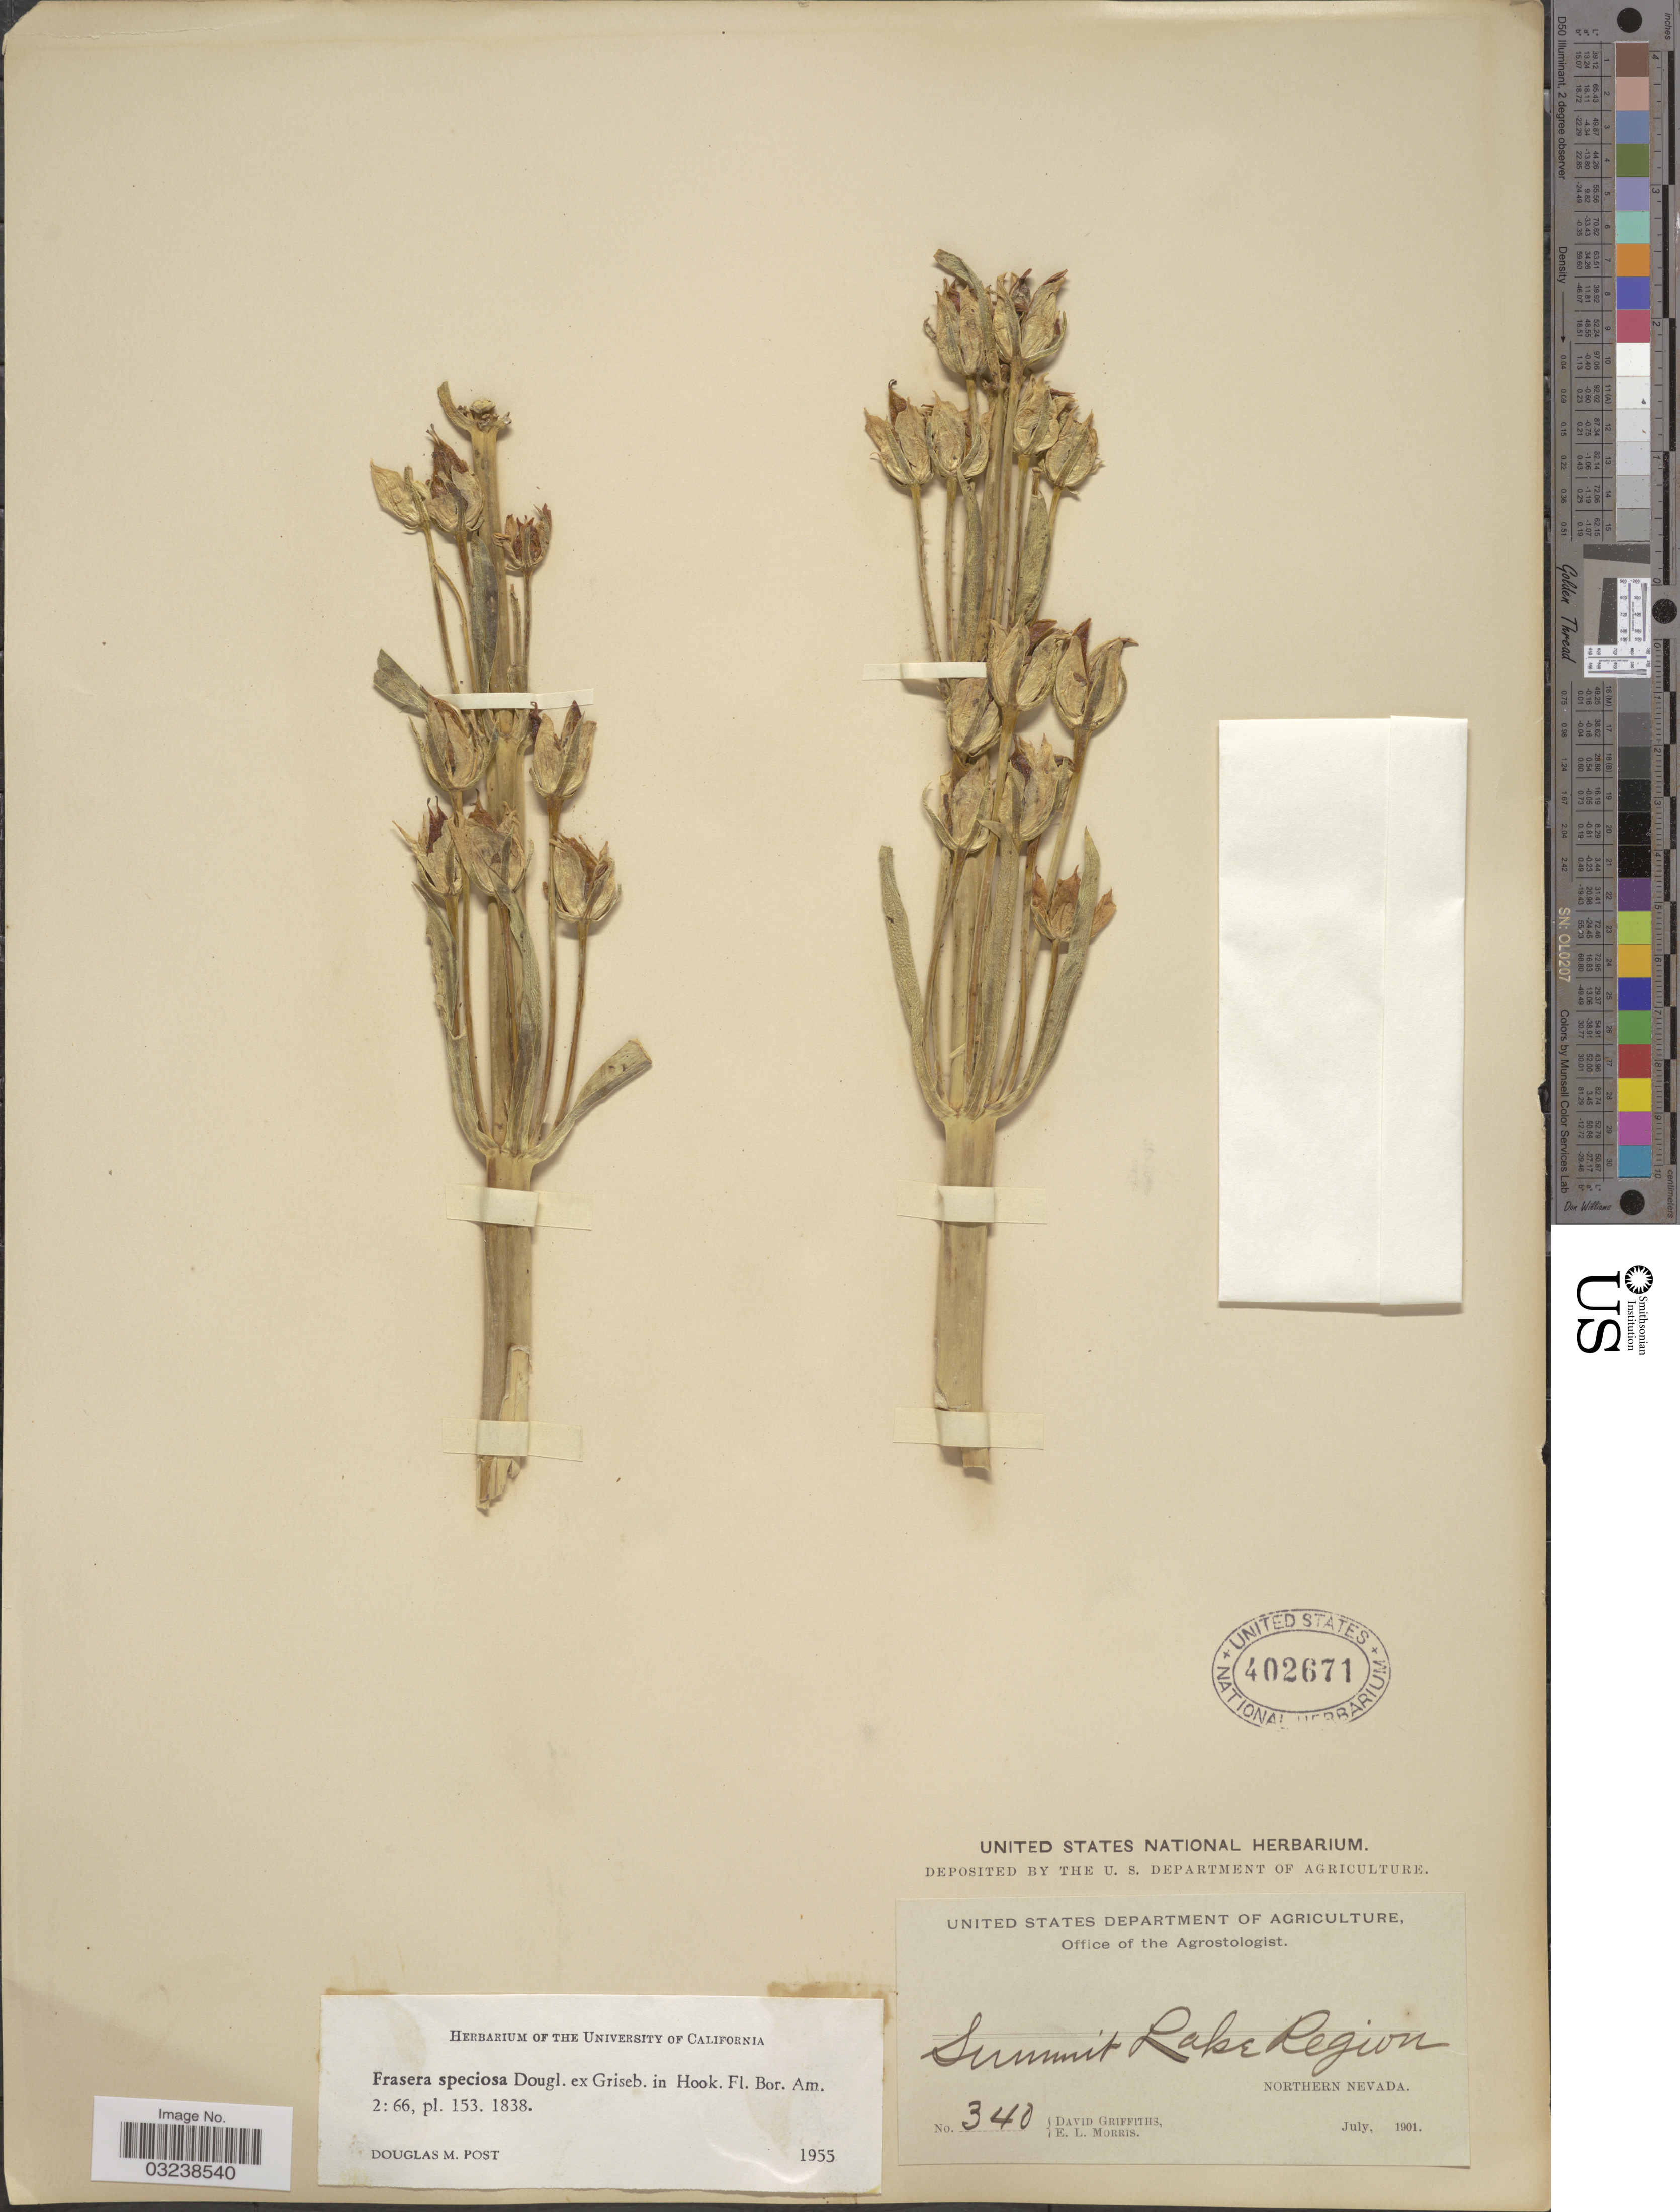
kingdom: Plantae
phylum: Tracheophyta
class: Magnoliopsida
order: Gentianales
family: Gentianaceae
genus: Swertia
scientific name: Swertia radiata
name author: (Kellogg) Kuntze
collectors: D. Griffiths & E. Morris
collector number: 340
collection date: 1901-07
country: United States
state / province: Nevada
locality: Summit of Lake Region. Northern Nevada.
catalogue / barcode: US 402671